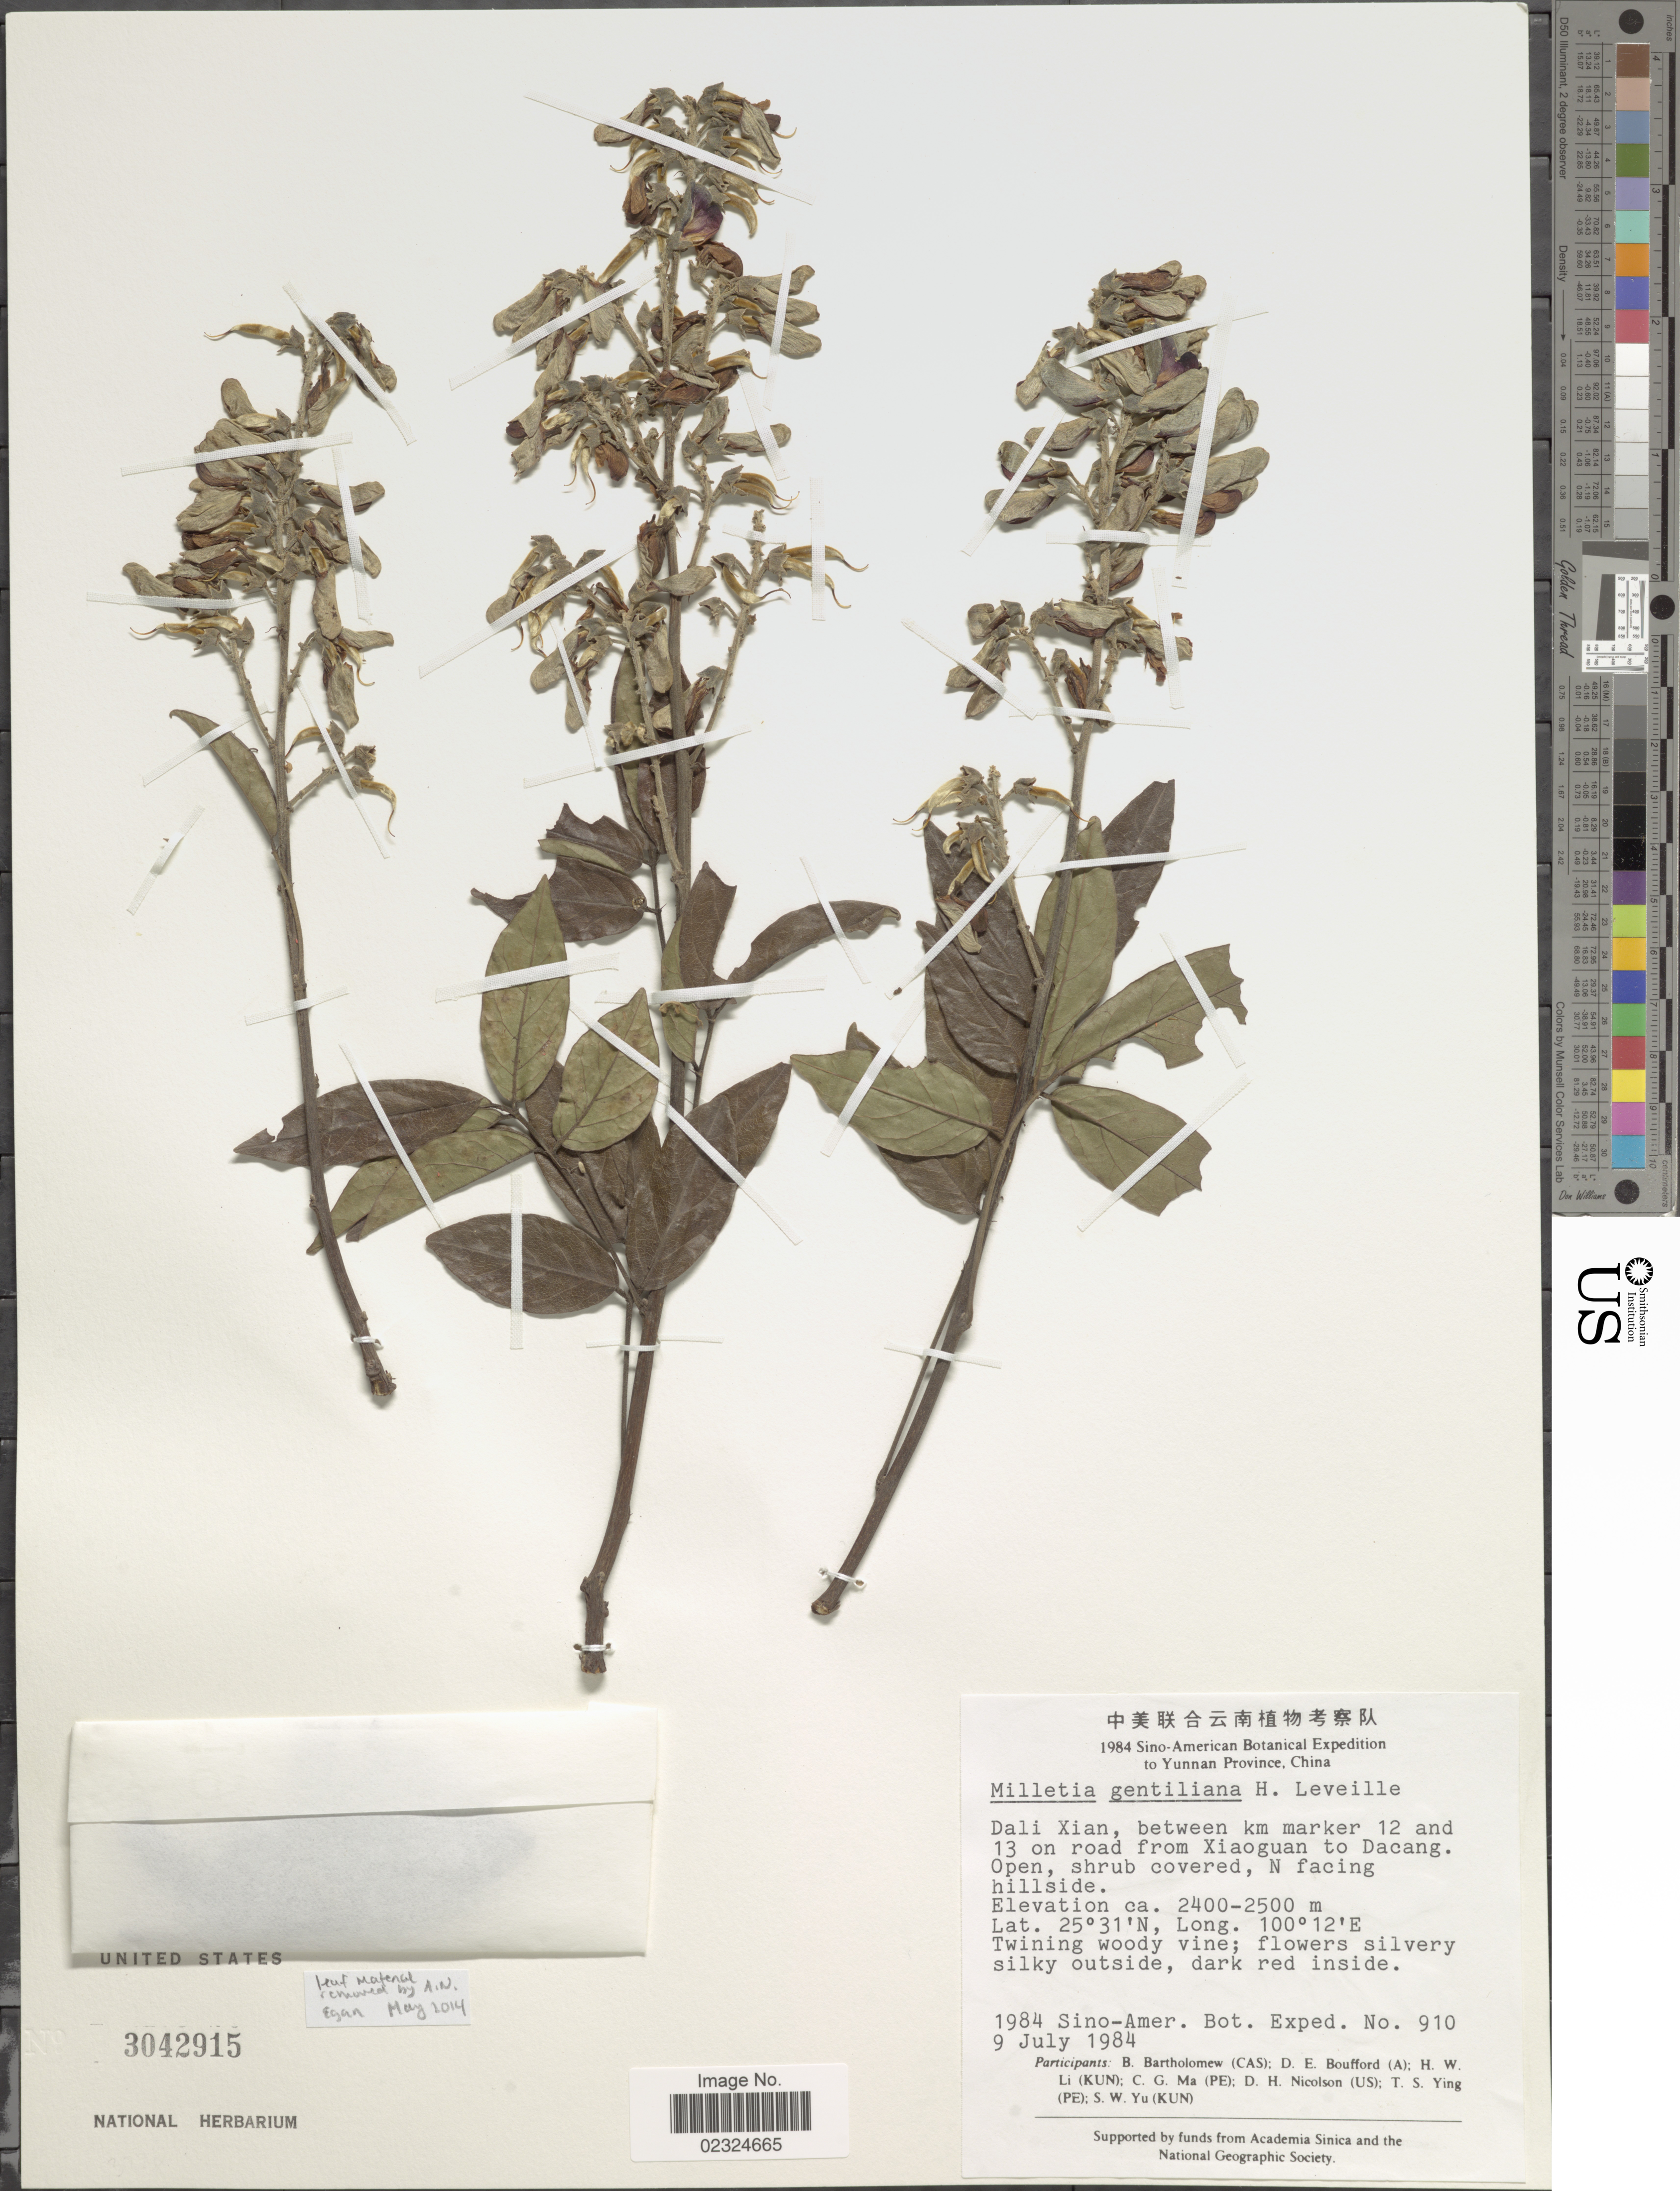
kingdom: Plantae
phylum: Tracheophyta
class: Magnoliopsida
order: Fabales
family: Fabaceae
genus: Callerya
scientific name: Callerya cinerea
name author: (Benth.) Schot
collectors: Sino-Amer. Bot. Exped. 1984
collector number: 910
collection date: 1984-07-09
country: China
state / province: Yunnan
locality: Dali Xian, between km marker 12 and 13 on road from Xiaoguan to Dacang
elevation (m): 2400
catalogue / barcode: US 3042915